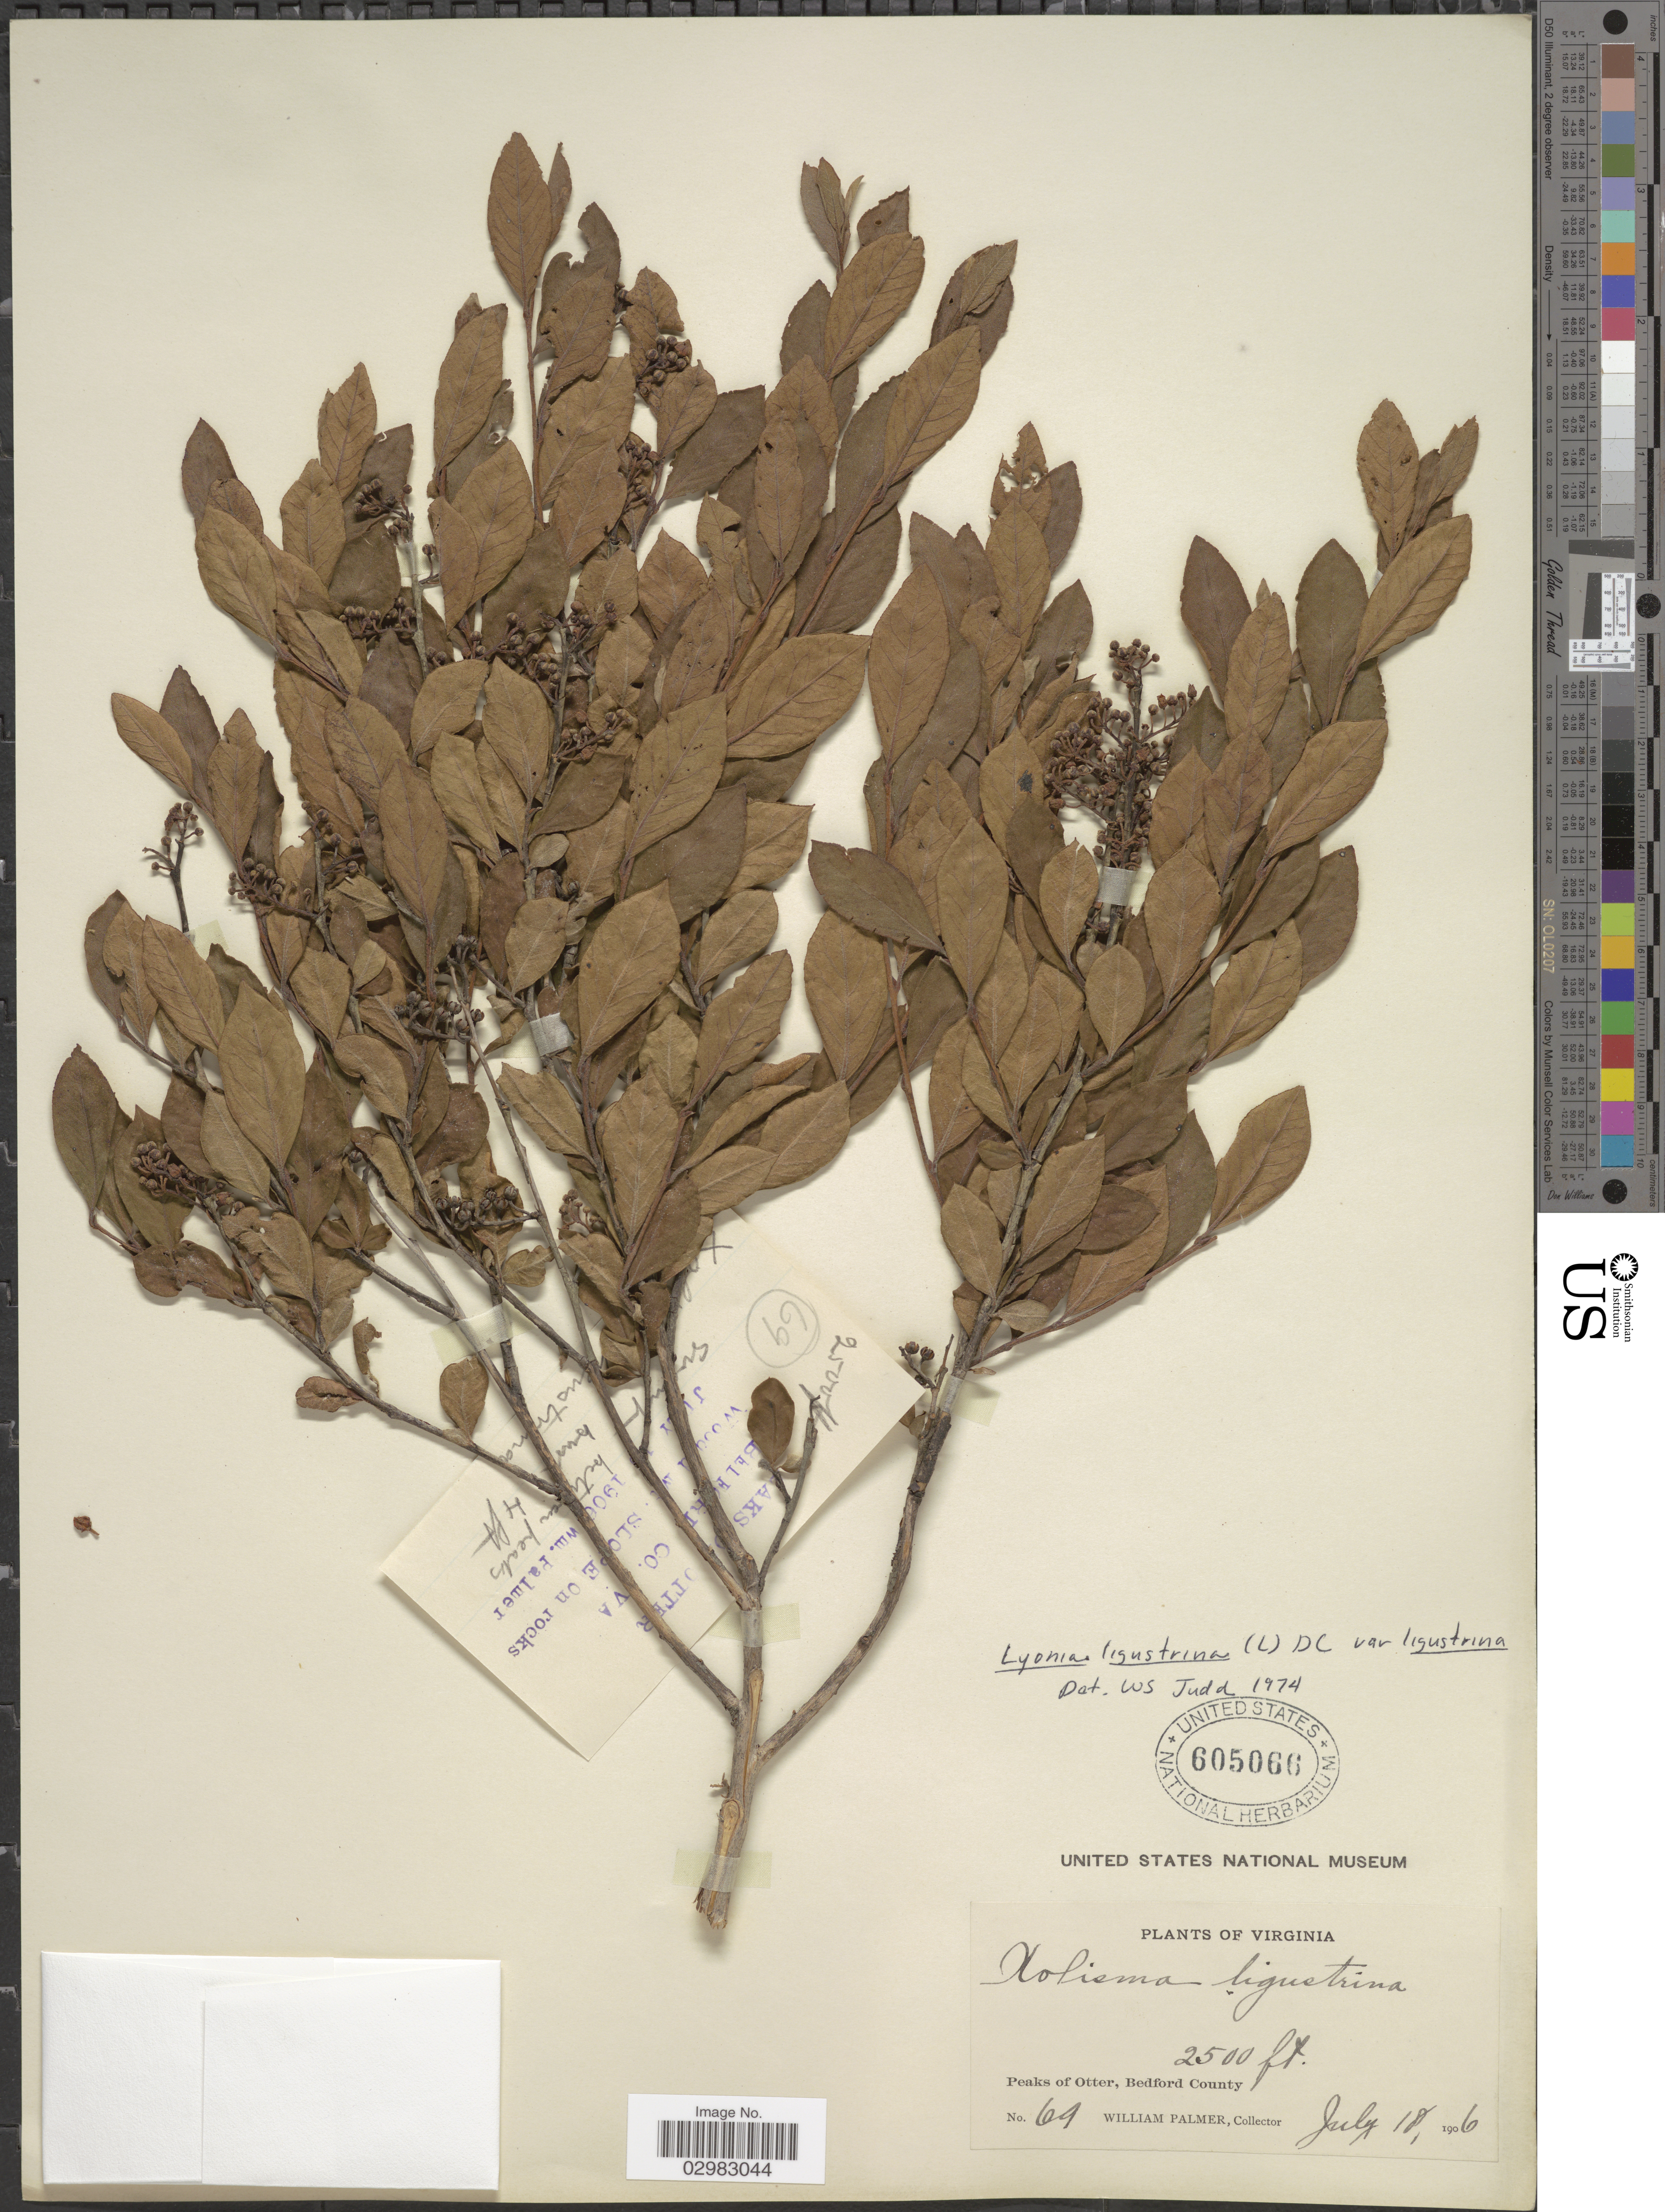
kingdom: Plantae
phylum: Tracheophyta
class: Magnoliopsida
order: Ericales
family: Ericaceae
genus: Lyonia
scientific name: Lyonia ligustrina var. ligustrina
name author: (L.) DC.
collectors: W. Palmer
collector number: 69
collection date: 1906-07-18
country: United States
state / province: Virginia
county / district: Bedford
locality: Peaks of Otter, Bedford County.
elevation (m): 762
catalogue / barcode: US 605066